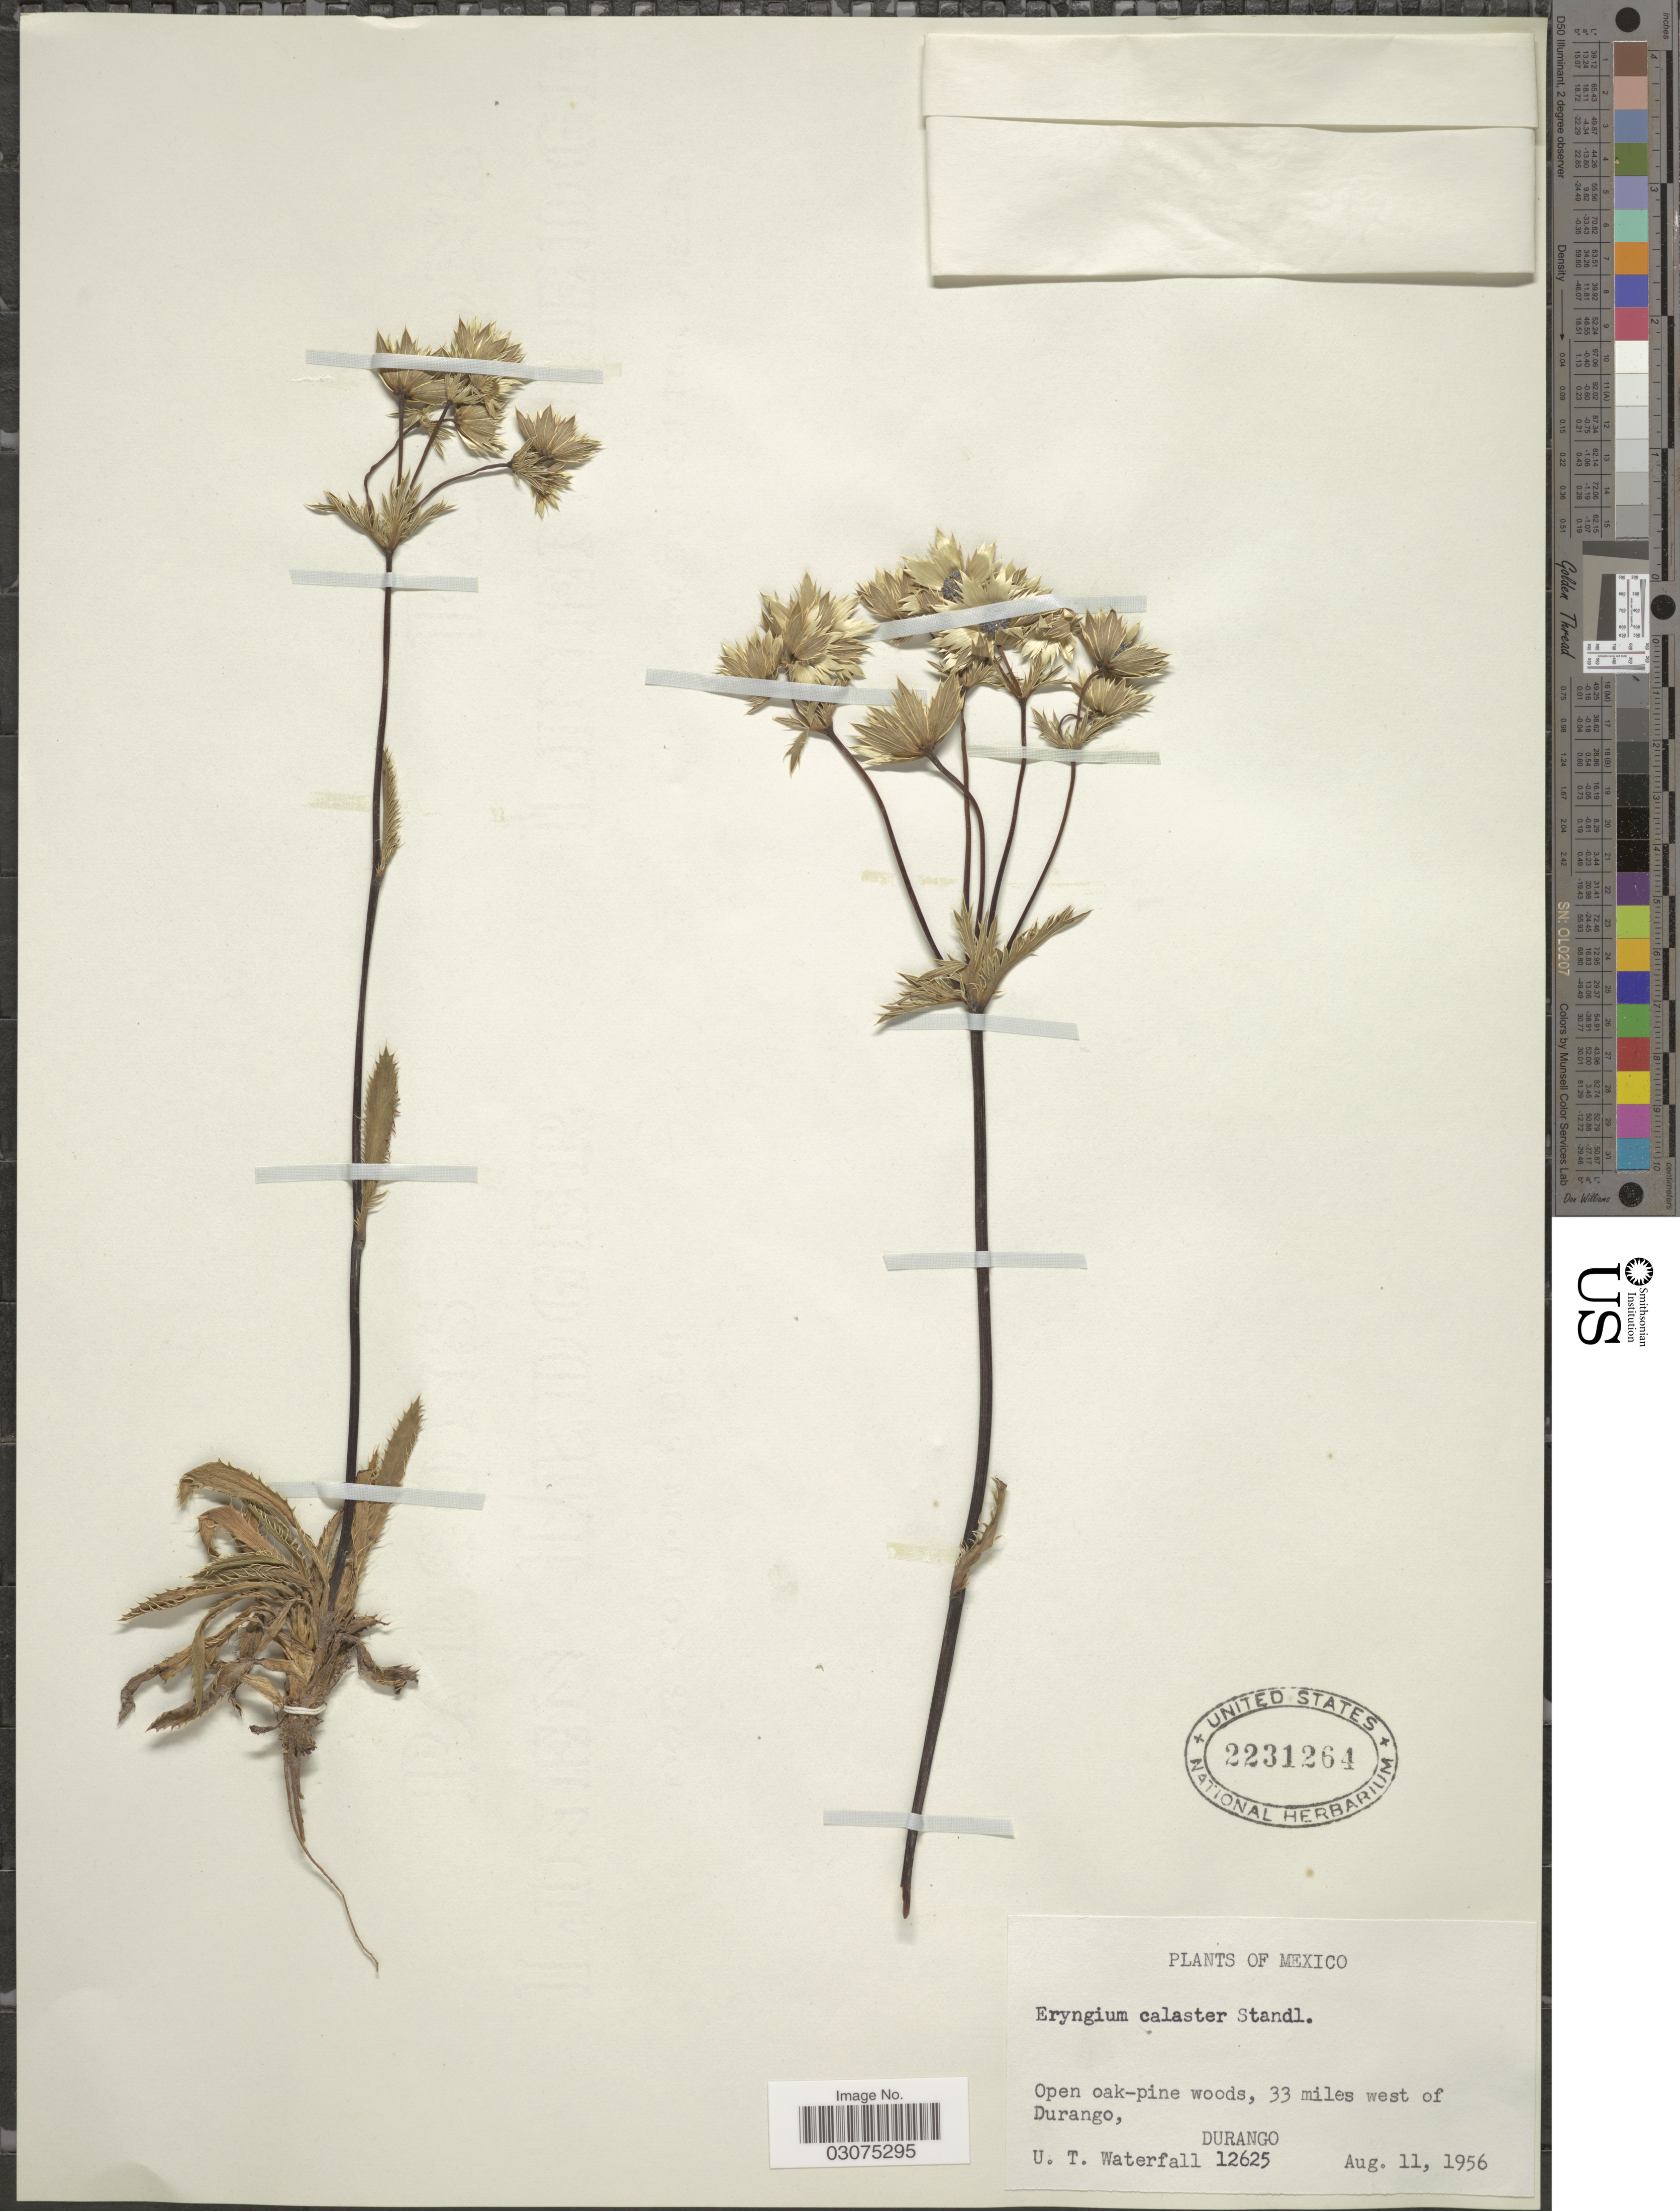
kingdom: Plantae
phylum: Tracheophyta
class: Magnoliopsida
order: Apiales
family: Apiaceae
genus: Eryngium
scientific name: Eryngium calaster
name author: Standl.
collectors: U. T. Waterfall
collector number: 12625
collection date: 1956-08-11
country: Mexico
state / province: Durango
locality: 33 miles west of Durango.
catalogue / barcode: US 2231264